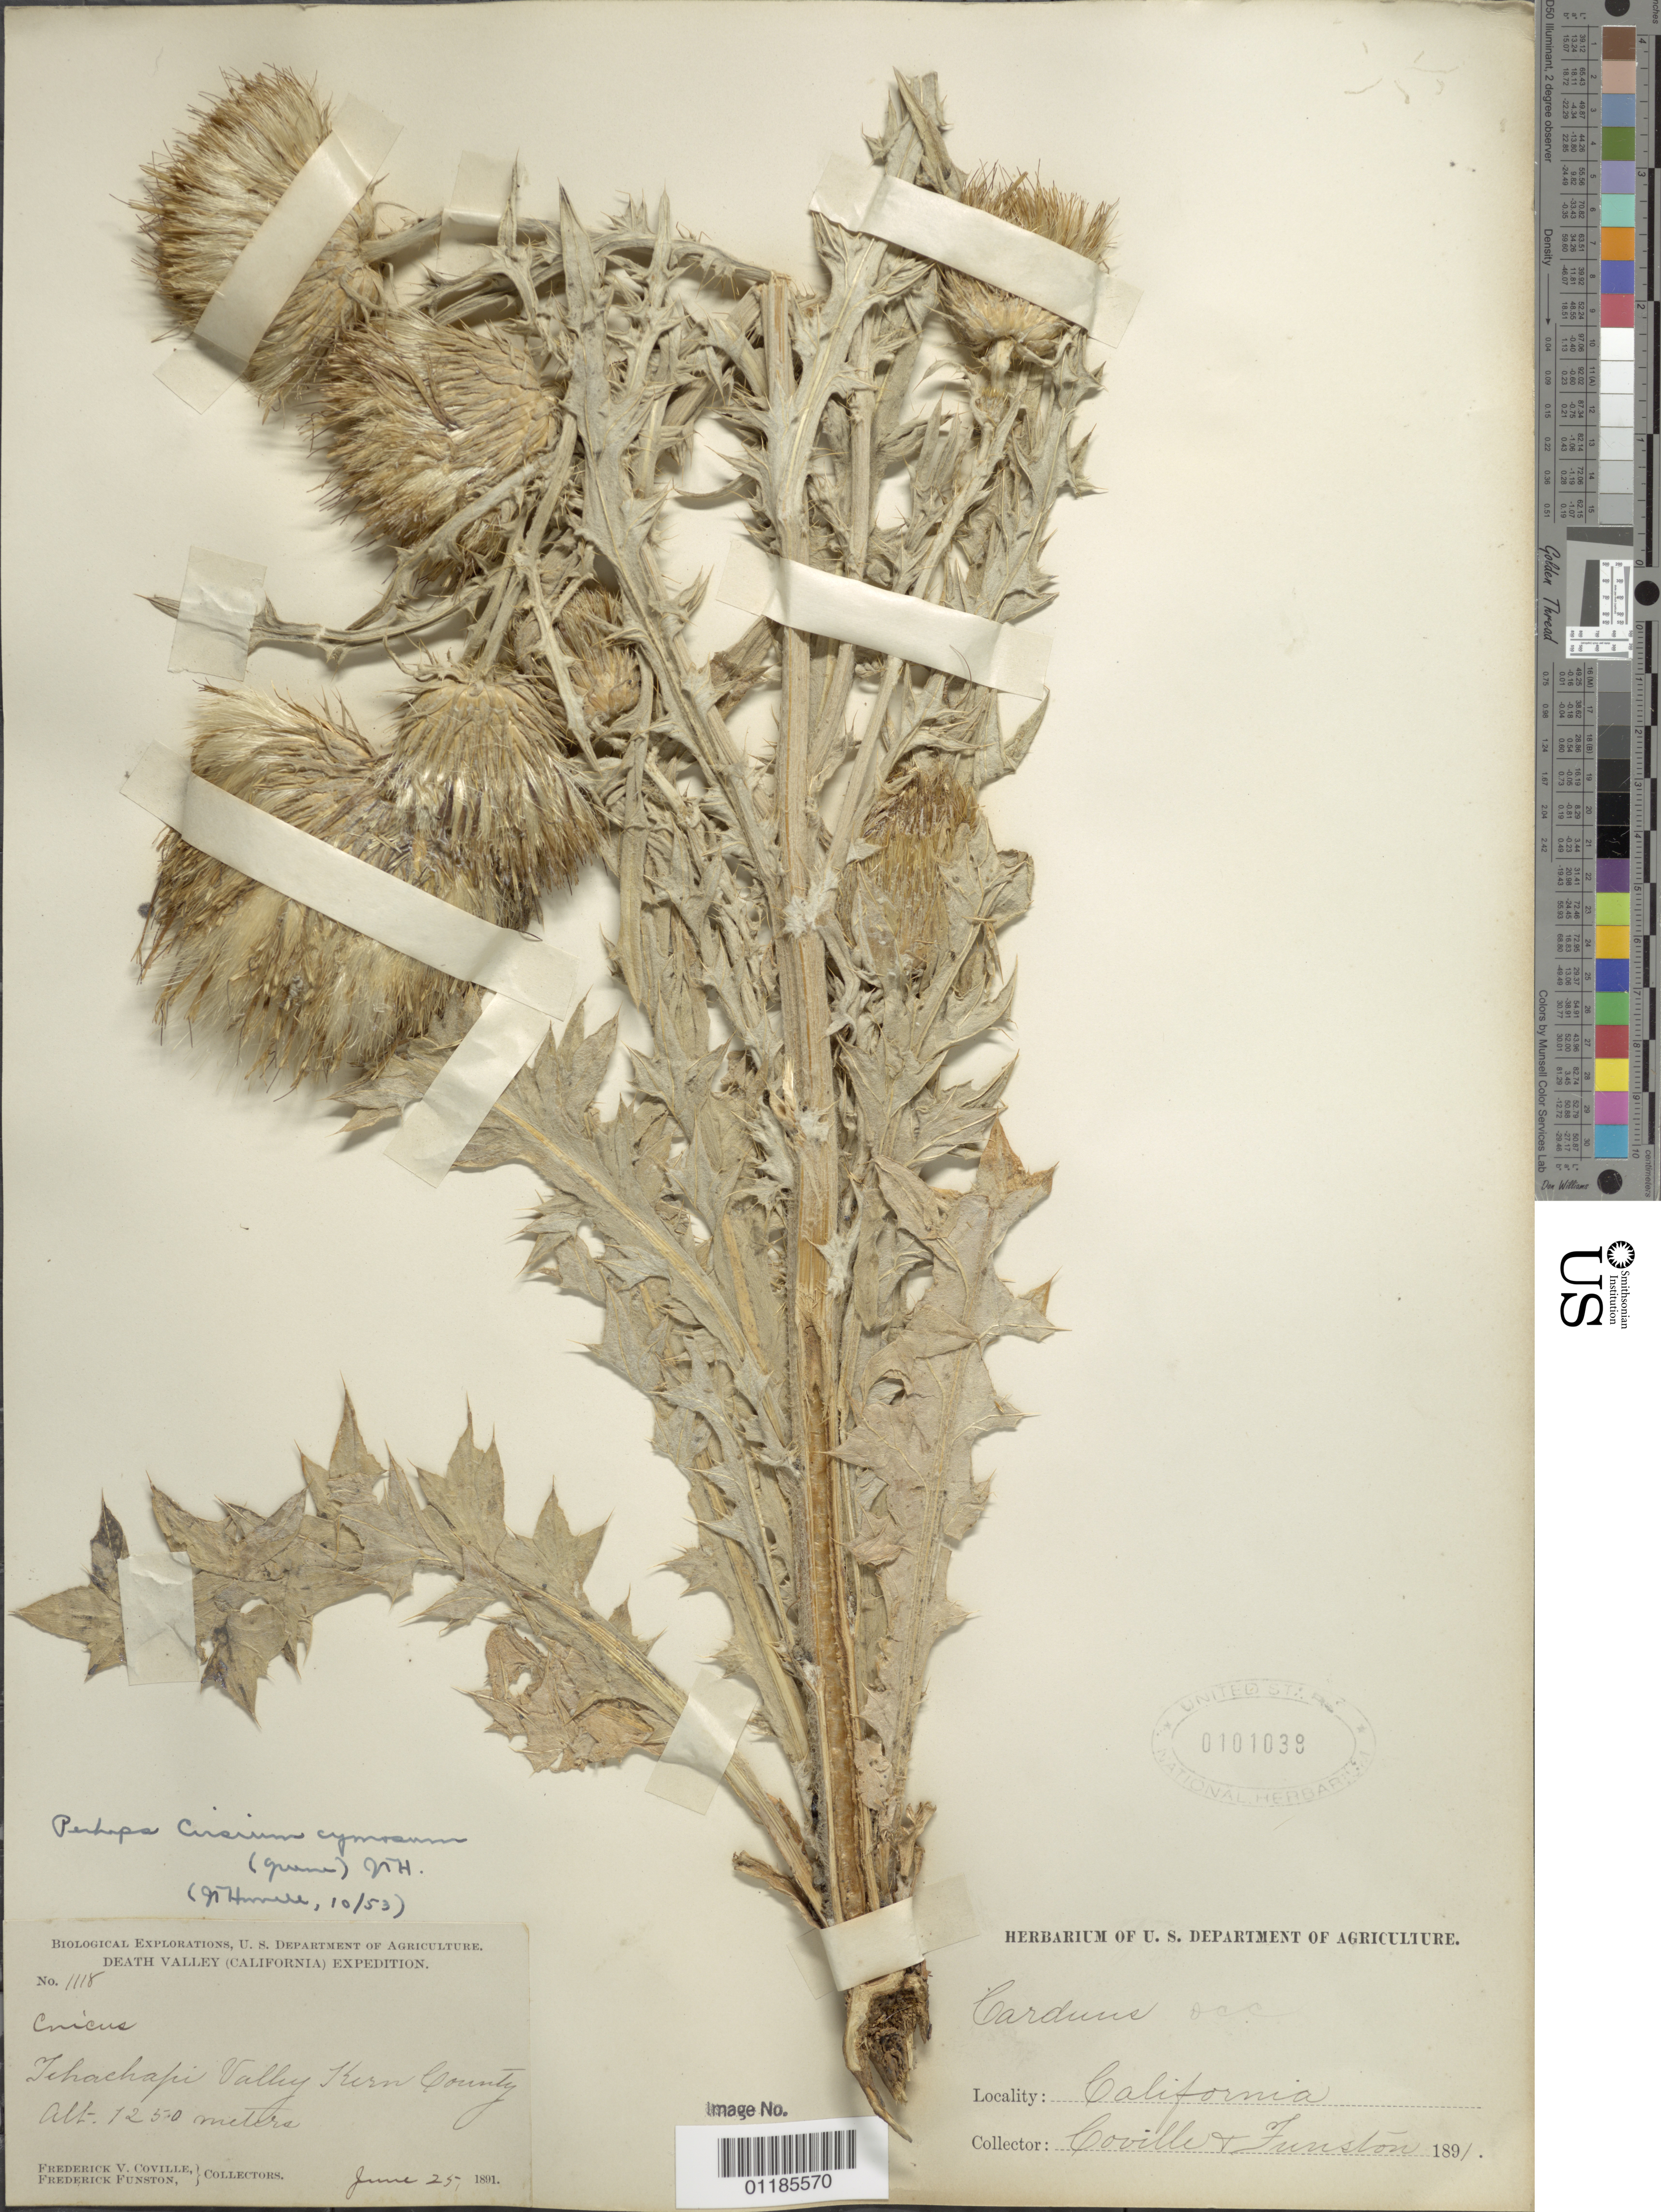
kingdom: Plantae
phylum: Tracheophyta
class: Magnoliopsida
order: Asterales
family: Asteraceae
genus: Cirsium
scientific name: Cirsium cymosum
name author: (Greene) J.T. Howell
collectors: F. V. Coville & F. Funston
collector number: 1118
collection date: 1891-06-25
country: United States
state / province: California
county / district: Kern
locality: Tehachapi Valley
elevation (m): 381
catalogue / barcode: US 101038